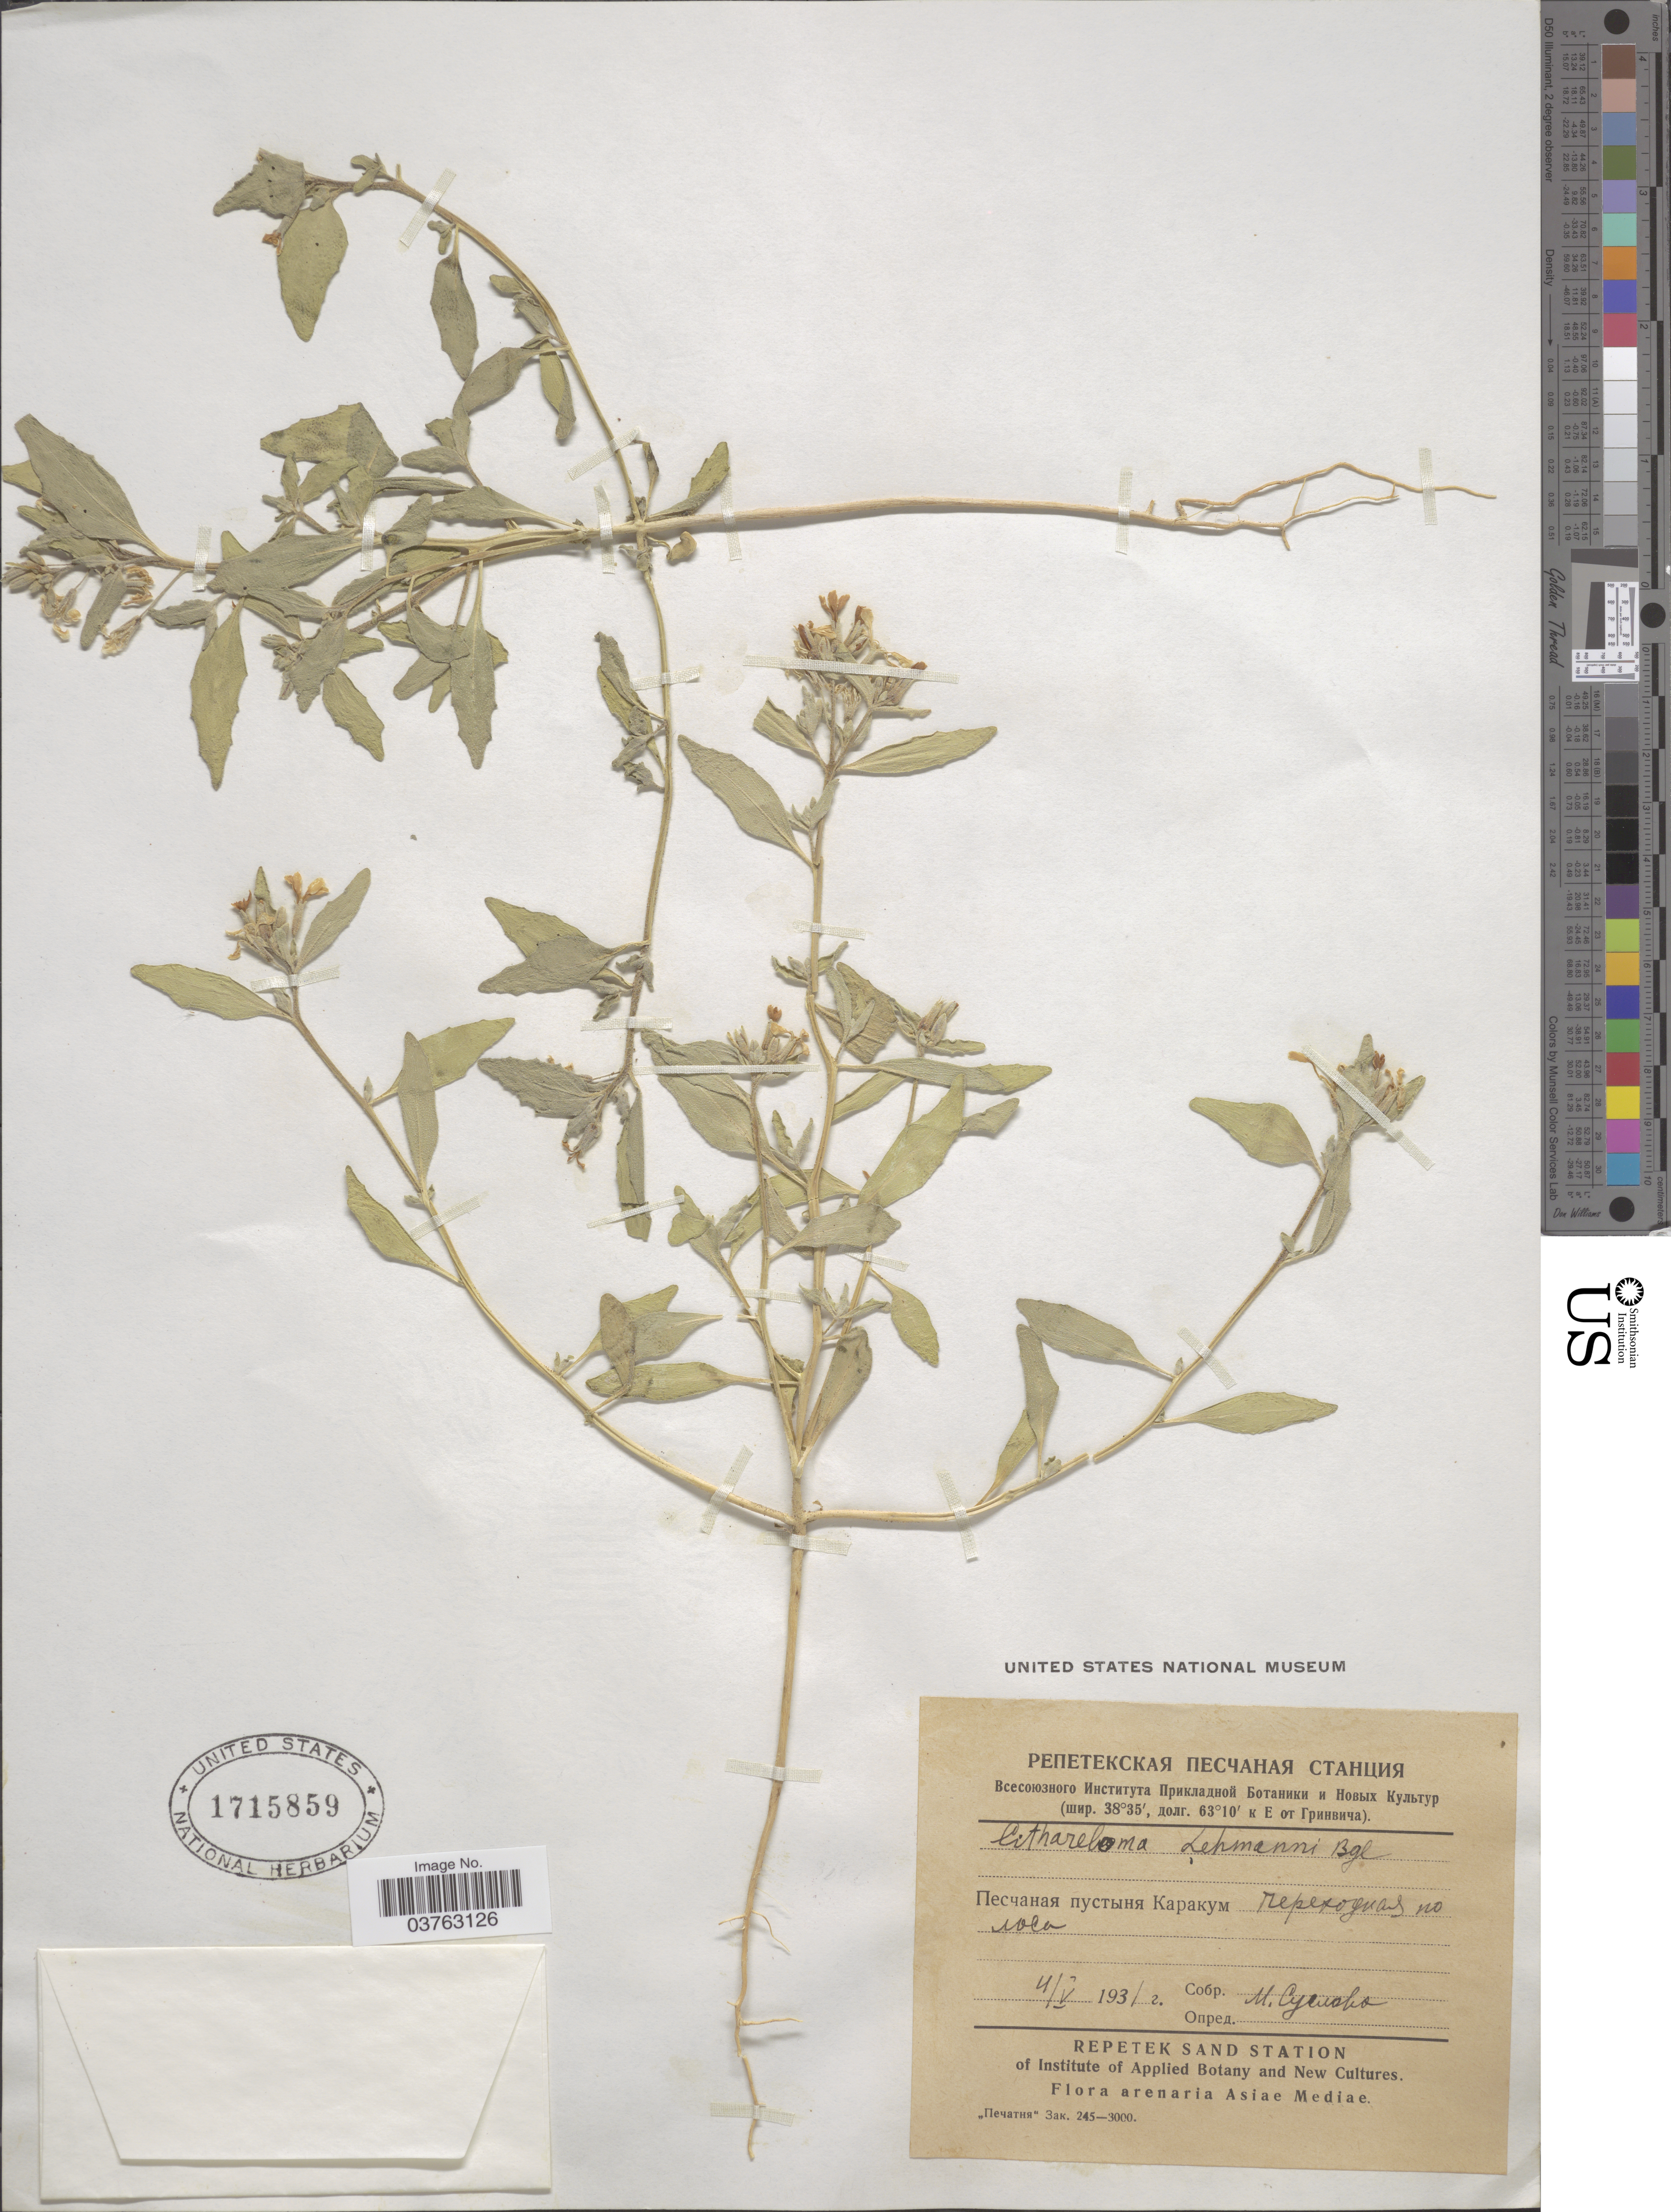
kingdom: Plantae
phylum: Tracheophyta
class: Magnoliopsida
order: Brassicales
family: Brassicaceae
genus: Cithareloma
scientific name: Cithareloma lehmannii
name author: Bunge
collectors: M. Suslova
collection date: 1931-05-04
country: Turkmenistan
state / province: Lebap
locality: Karakum Desert.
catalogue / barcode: US 1715859